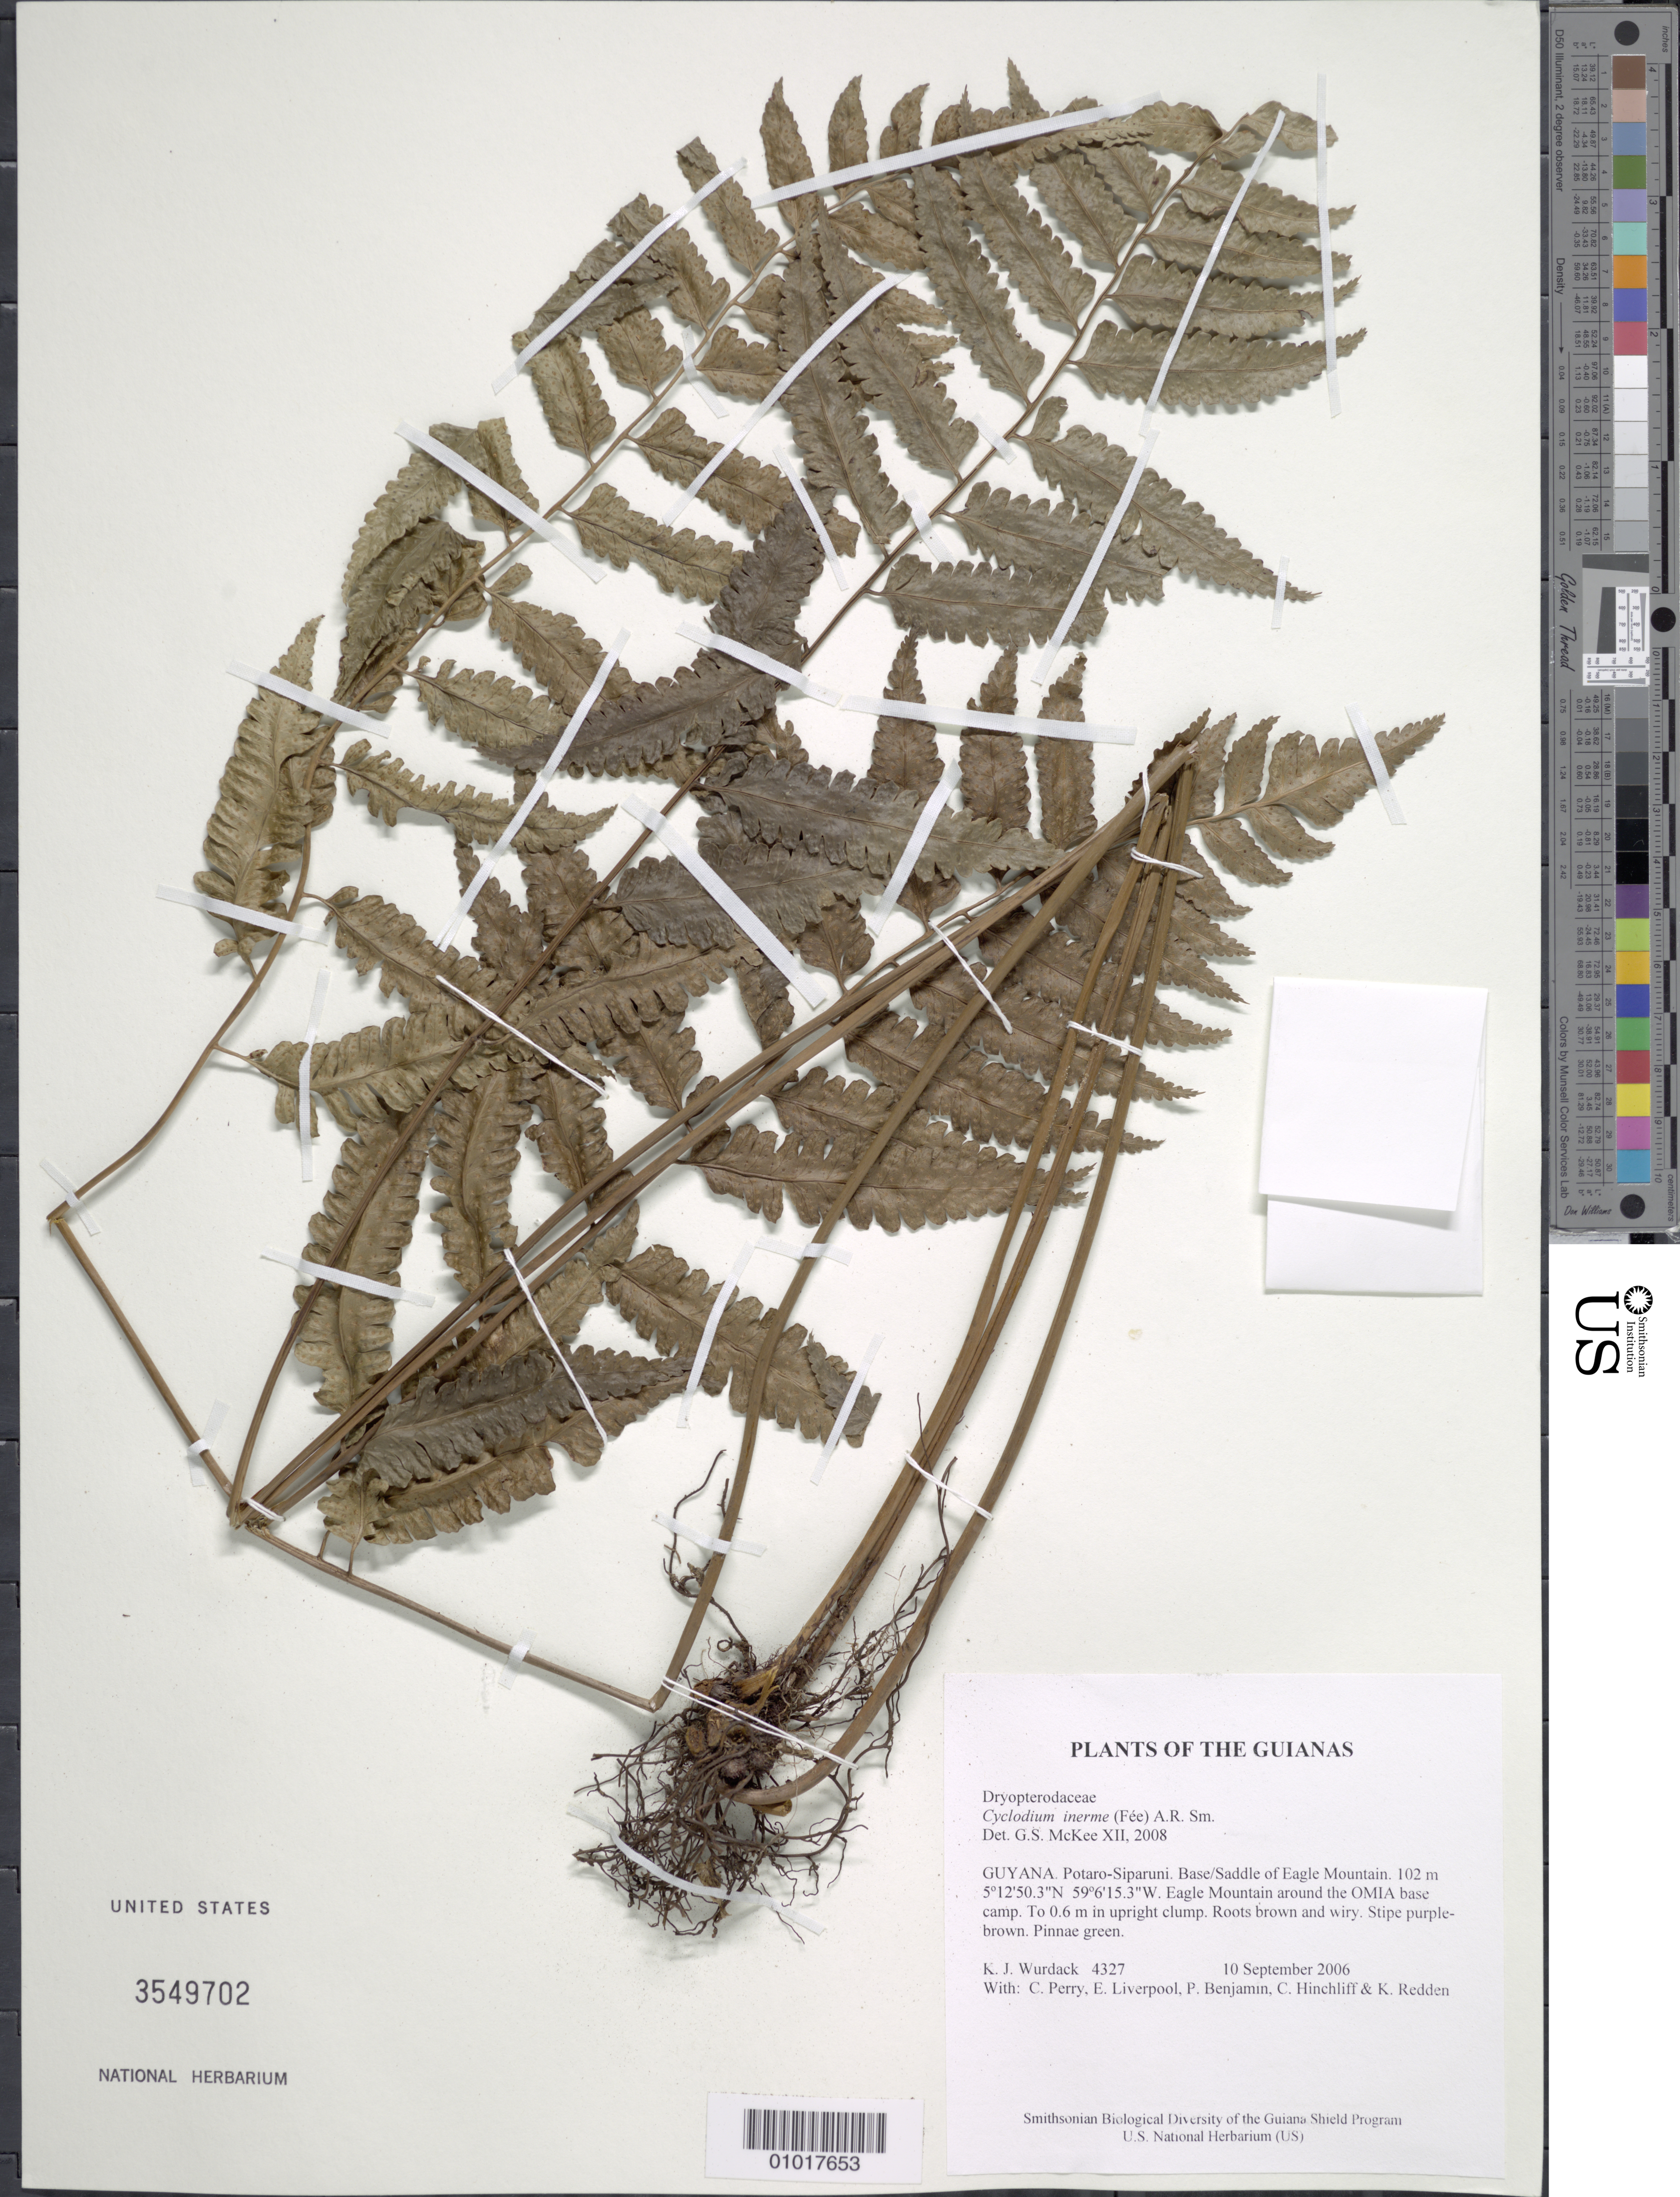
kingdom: Plantae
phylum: Tracheophyta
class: Polypodiopsida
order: Polypodiales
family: Dryopteridaceae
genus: Cyclodium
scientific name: Cyclodium inerme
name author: (Fée) A.R. Sm.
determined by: McKee, G. S., (US), NMNH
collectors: K. Wurdack, C. Perry, E. Liverpool, P. Benjamin, C. E. Hinchliff & K. M. Redden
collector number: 4327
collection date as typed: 10 September 2006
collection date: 2006-09-10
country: Guyana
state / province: Potaro-Siparuni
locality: Base/Saddle of Eagle Mountain, around the OMIA base camp.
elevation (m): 102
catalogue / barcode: US 3549702